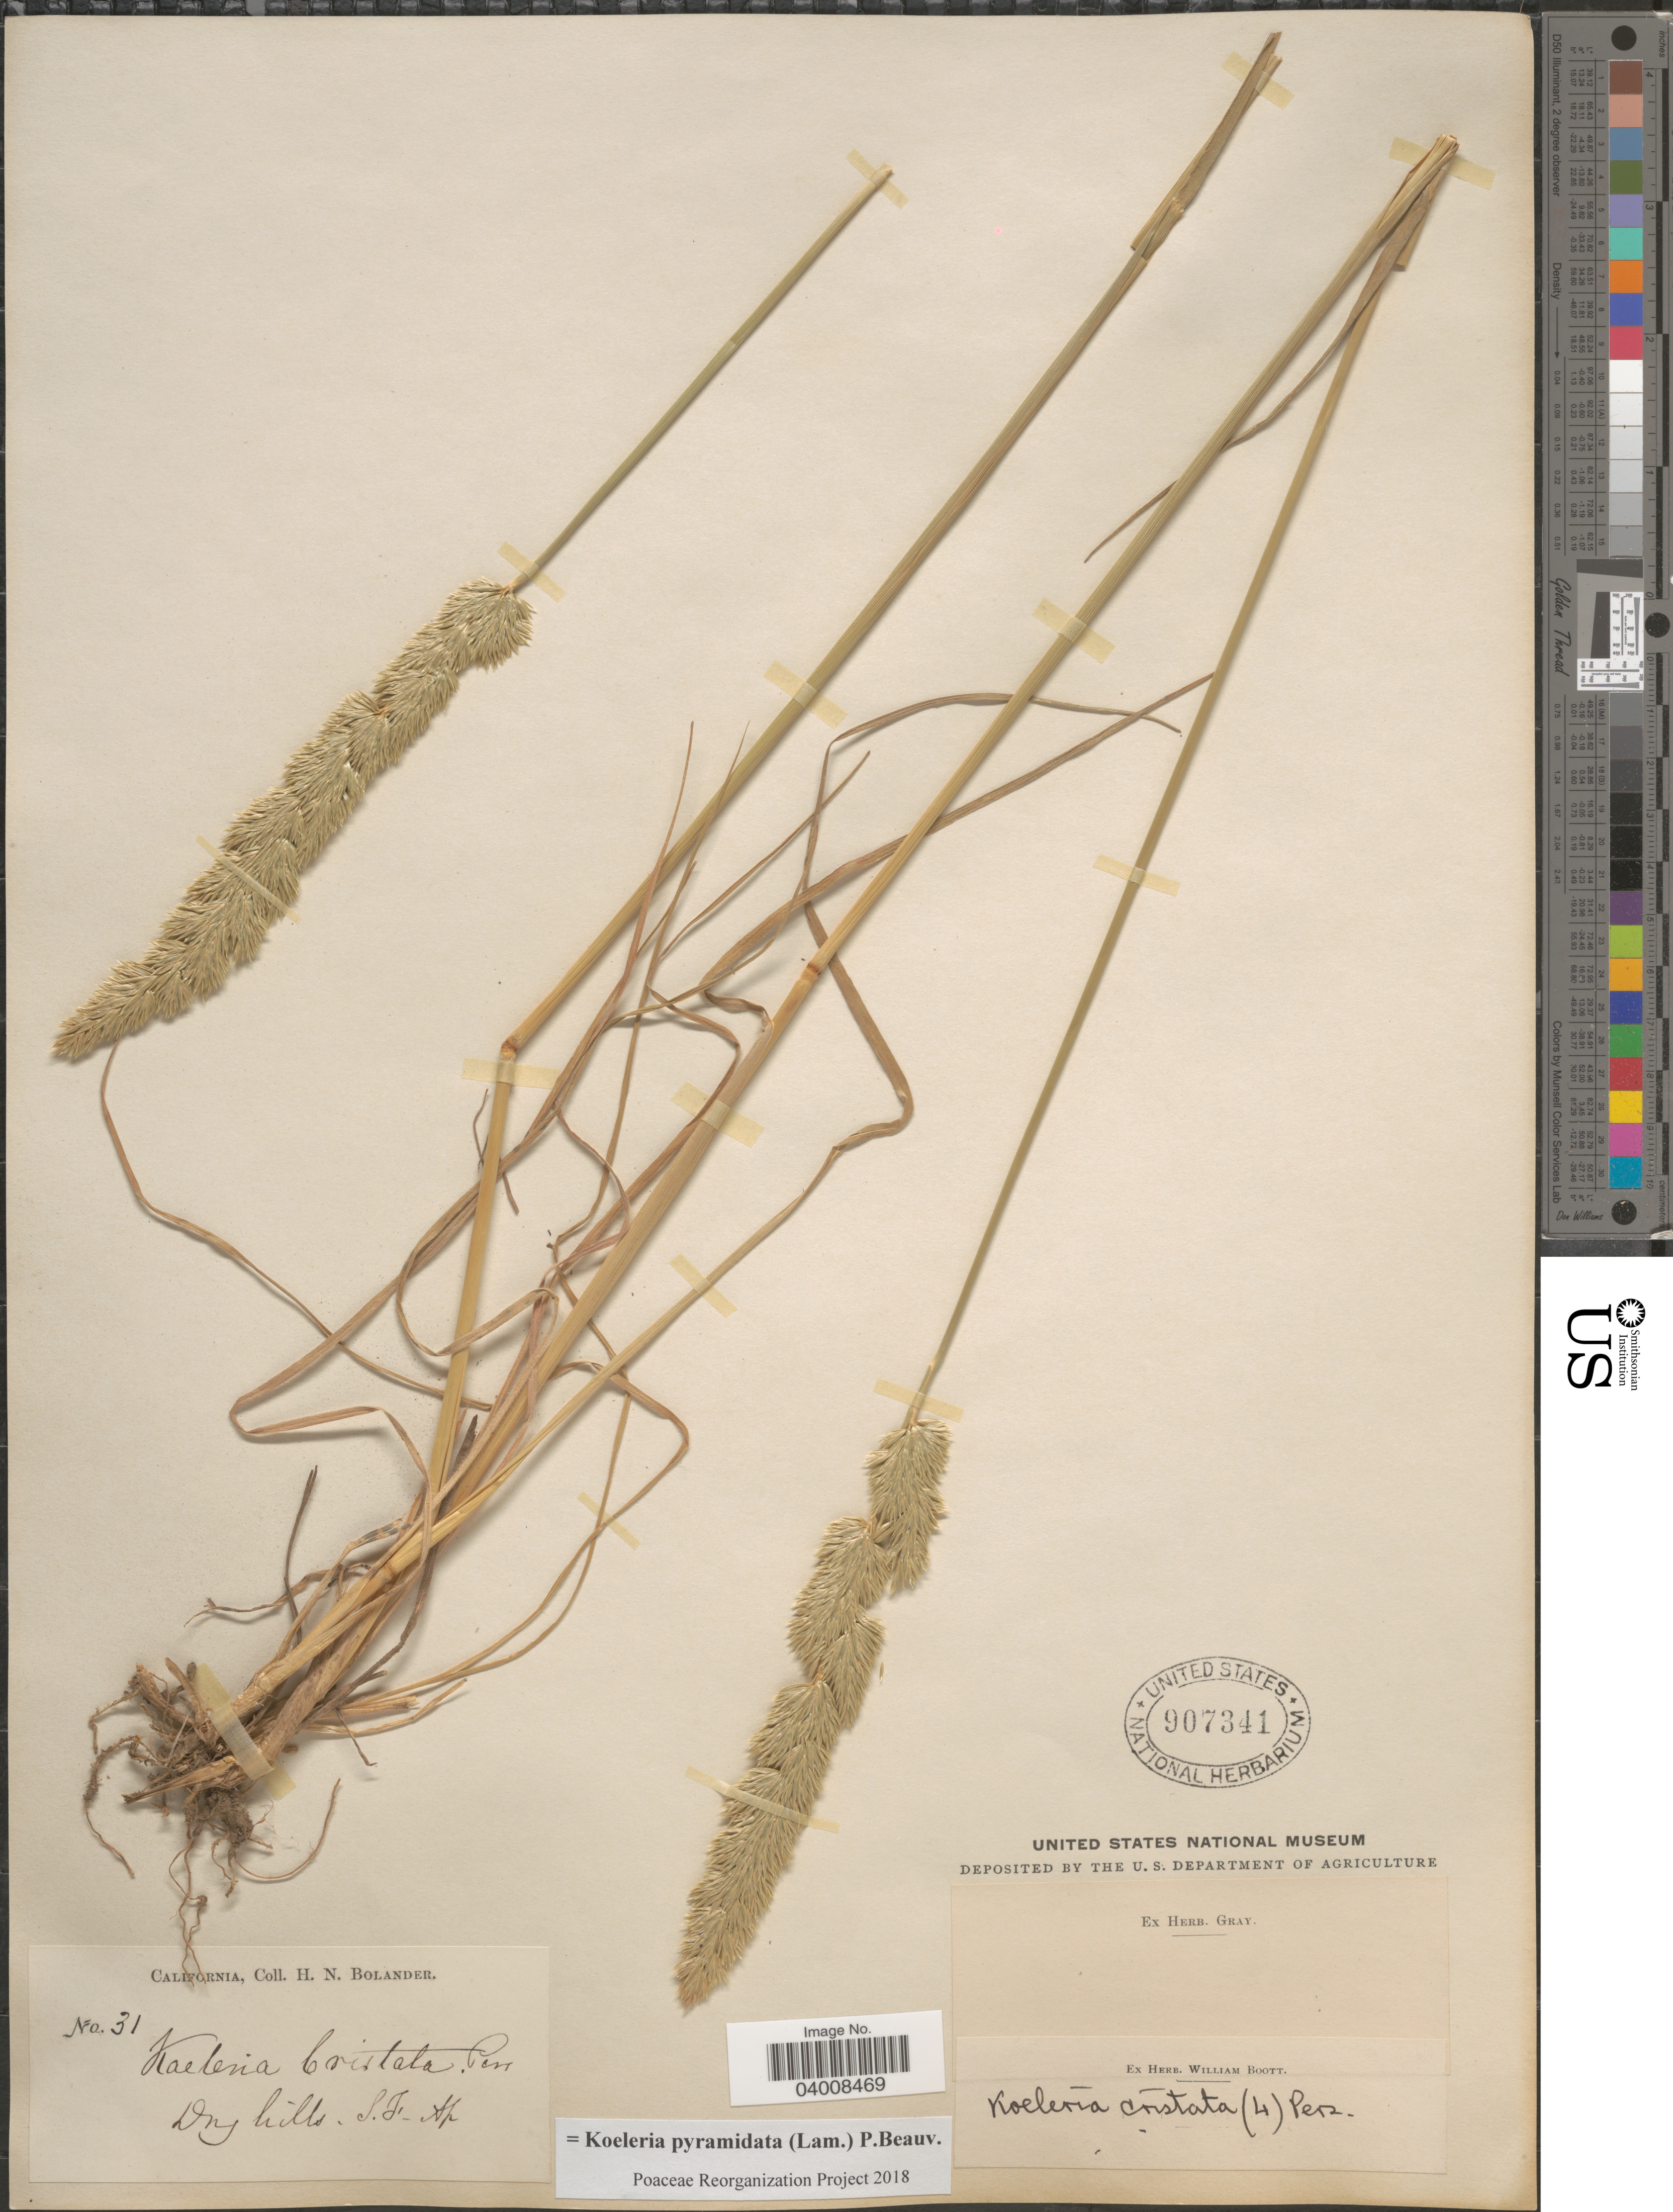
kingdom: Plantae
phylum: Tracheophyta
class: Liliopsida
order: Poales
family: Poaceae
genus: Koeleria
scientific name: Koeleria pyramidata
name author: (Lam.) P. Beauv.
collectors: H. Bolander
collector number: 31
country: United States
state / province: California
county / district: San Francisco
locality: Dry hills, S. F. - Ap.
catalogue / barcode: US 907341